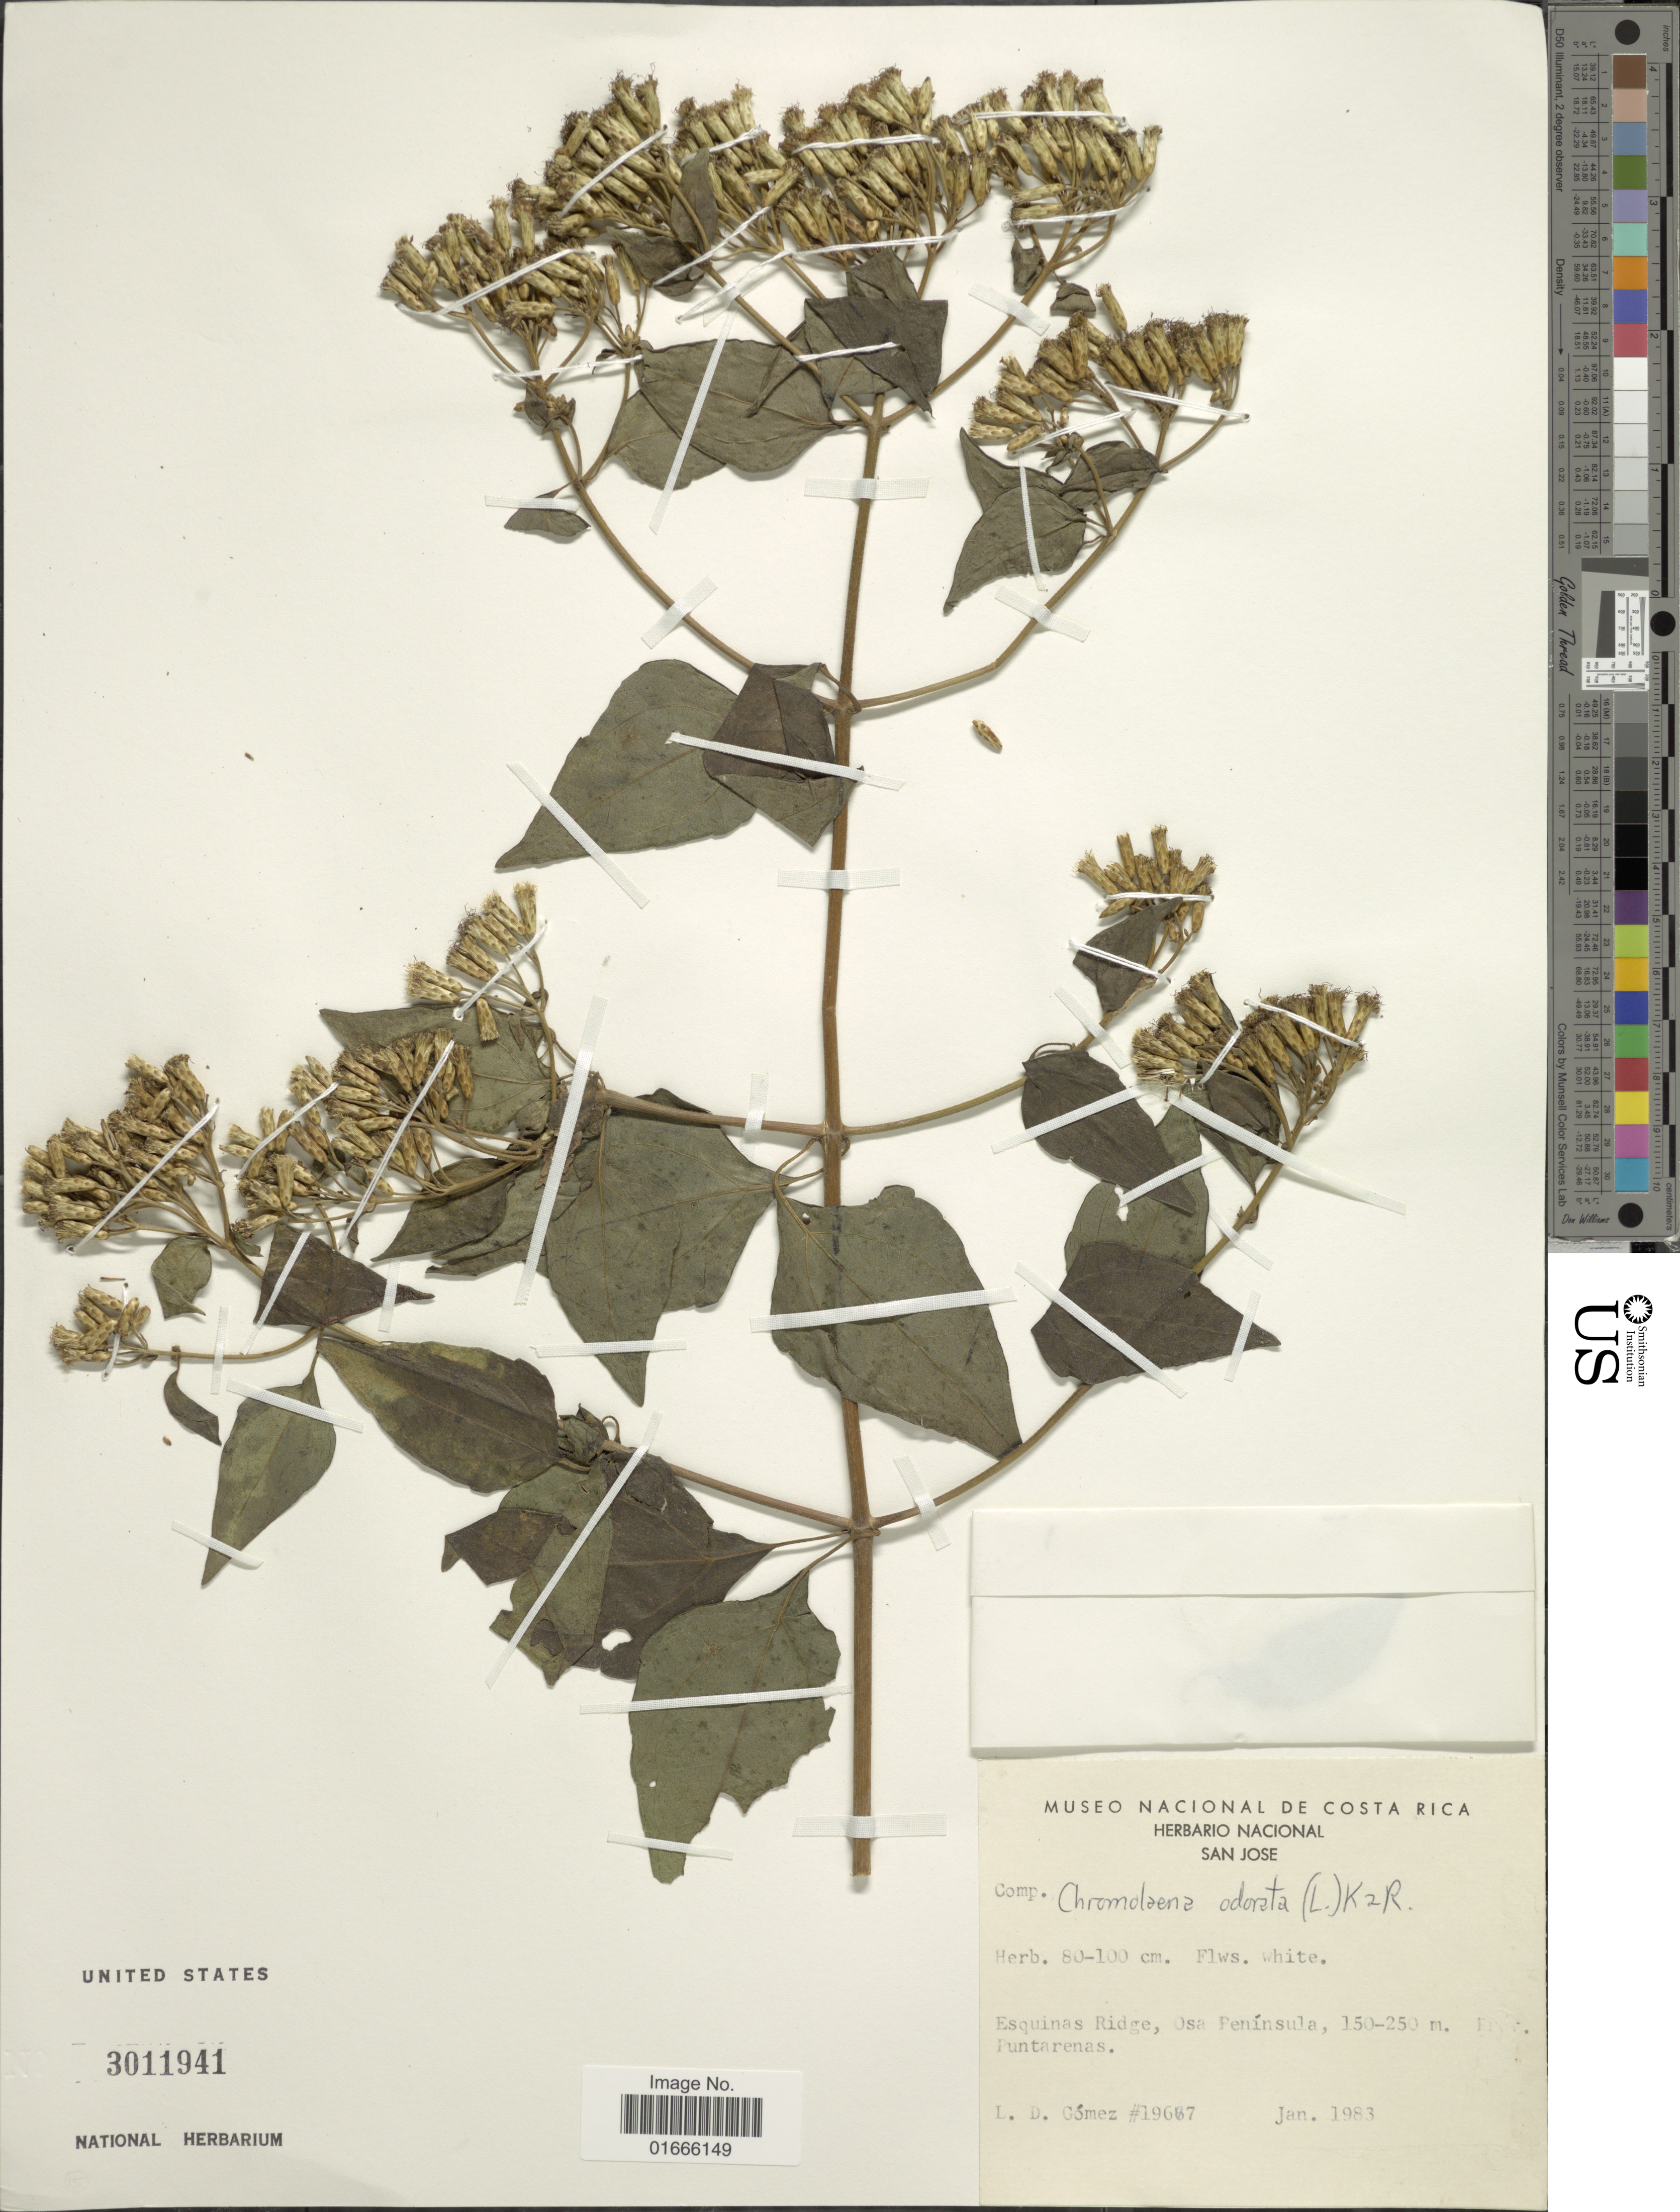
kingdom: Plantae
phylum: Tracheophyta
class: Magnoliopsida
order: Asterales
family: Asteraceae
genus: Chromolaena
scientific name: Chromolaena odorata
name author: (L.) R.M. King & H. Rob.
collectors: L. Gomez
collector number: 19667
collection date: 1983-01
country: Costa Rica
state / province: Puntarenas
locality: Esquinas Ridge, Osa Peninsula, Prov. Puntarenas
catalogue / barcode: US 3011941